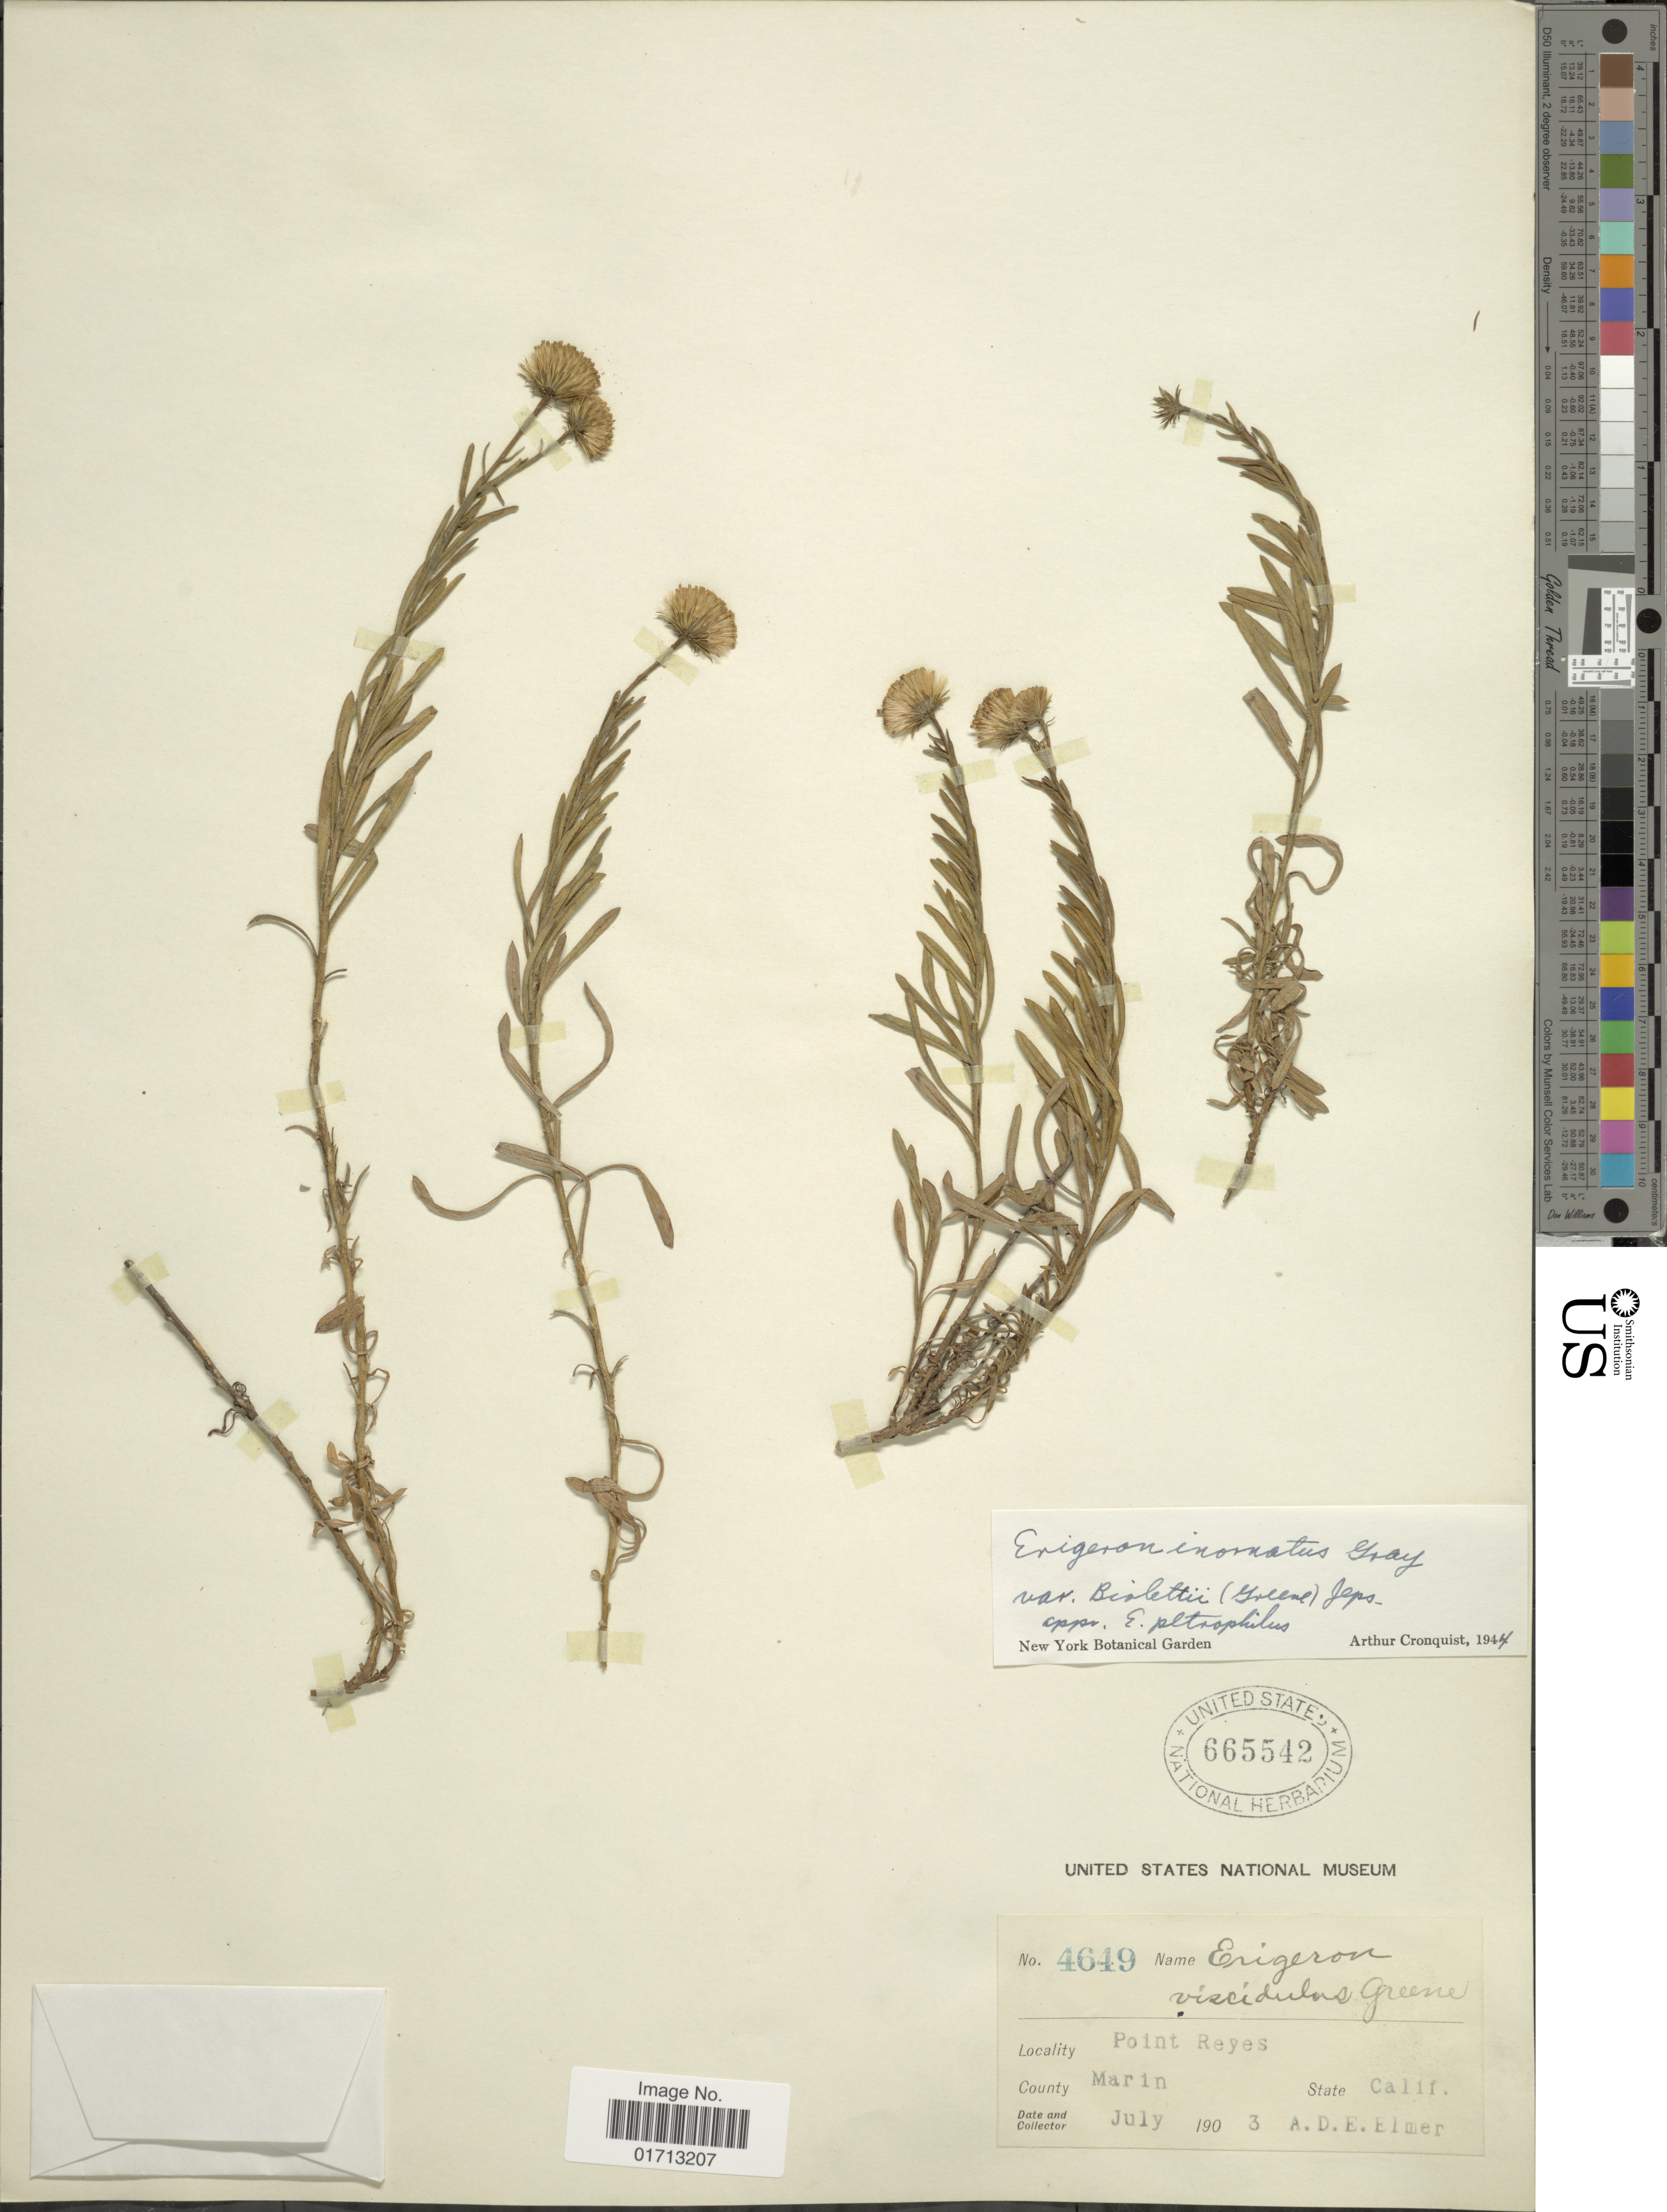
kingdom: Plantae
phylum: Tracheophyta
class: Magnoliopsida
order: Asterales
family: Asteraceae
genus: Erigeron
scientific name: Erigeron inornatus var. biolettii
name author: (Greene) Jeps.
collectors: A. D. E. Elmer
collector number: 4649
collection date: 1903-07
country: United States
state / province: California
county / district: Marin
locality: Point Reyes. County Marin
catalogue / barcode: US 665542